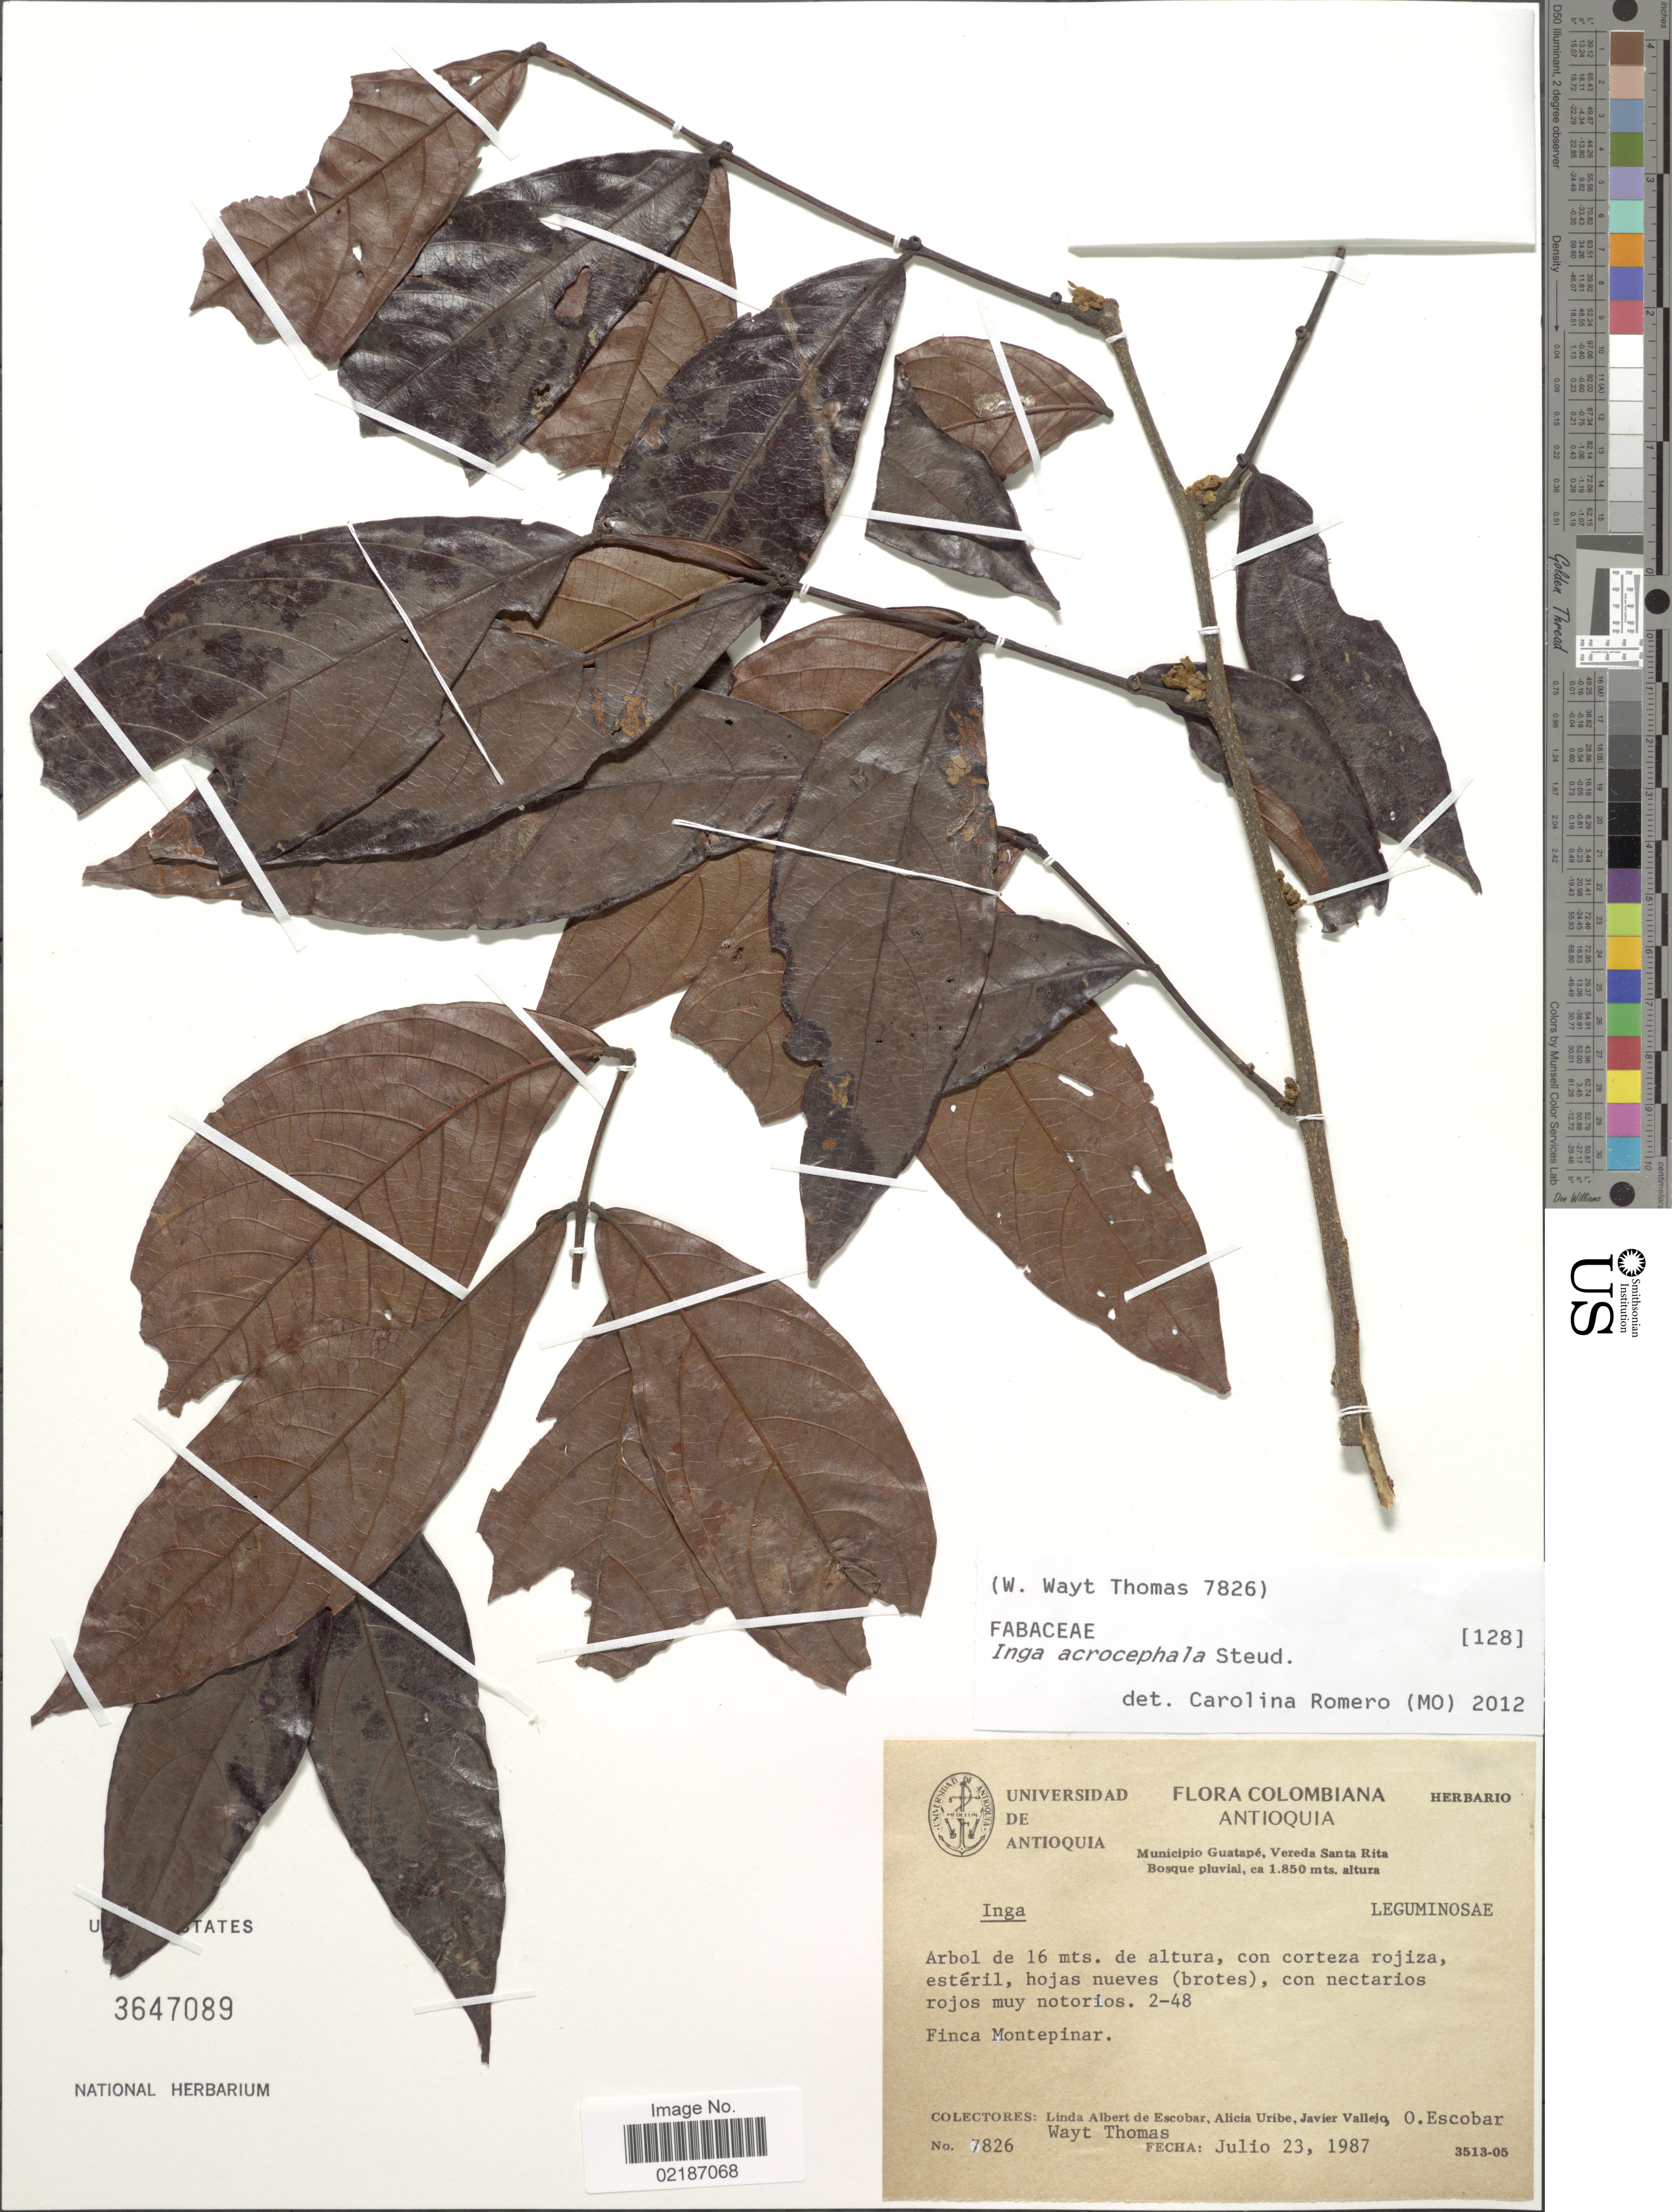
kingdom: Plantae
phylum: Tracheophyta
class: Magnoliopsida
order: Fabales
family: Fabaceae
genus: Inga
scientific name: Inga acrocephala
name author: Steud.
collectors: L. K. de Escobar, A. Uribe, J. Vallejo, O. Escobar & W. Thomas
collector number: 7826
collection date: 1987-07-23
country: Colombia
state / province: Antioquia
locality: Finca Montepinar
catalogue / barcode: US 3647089